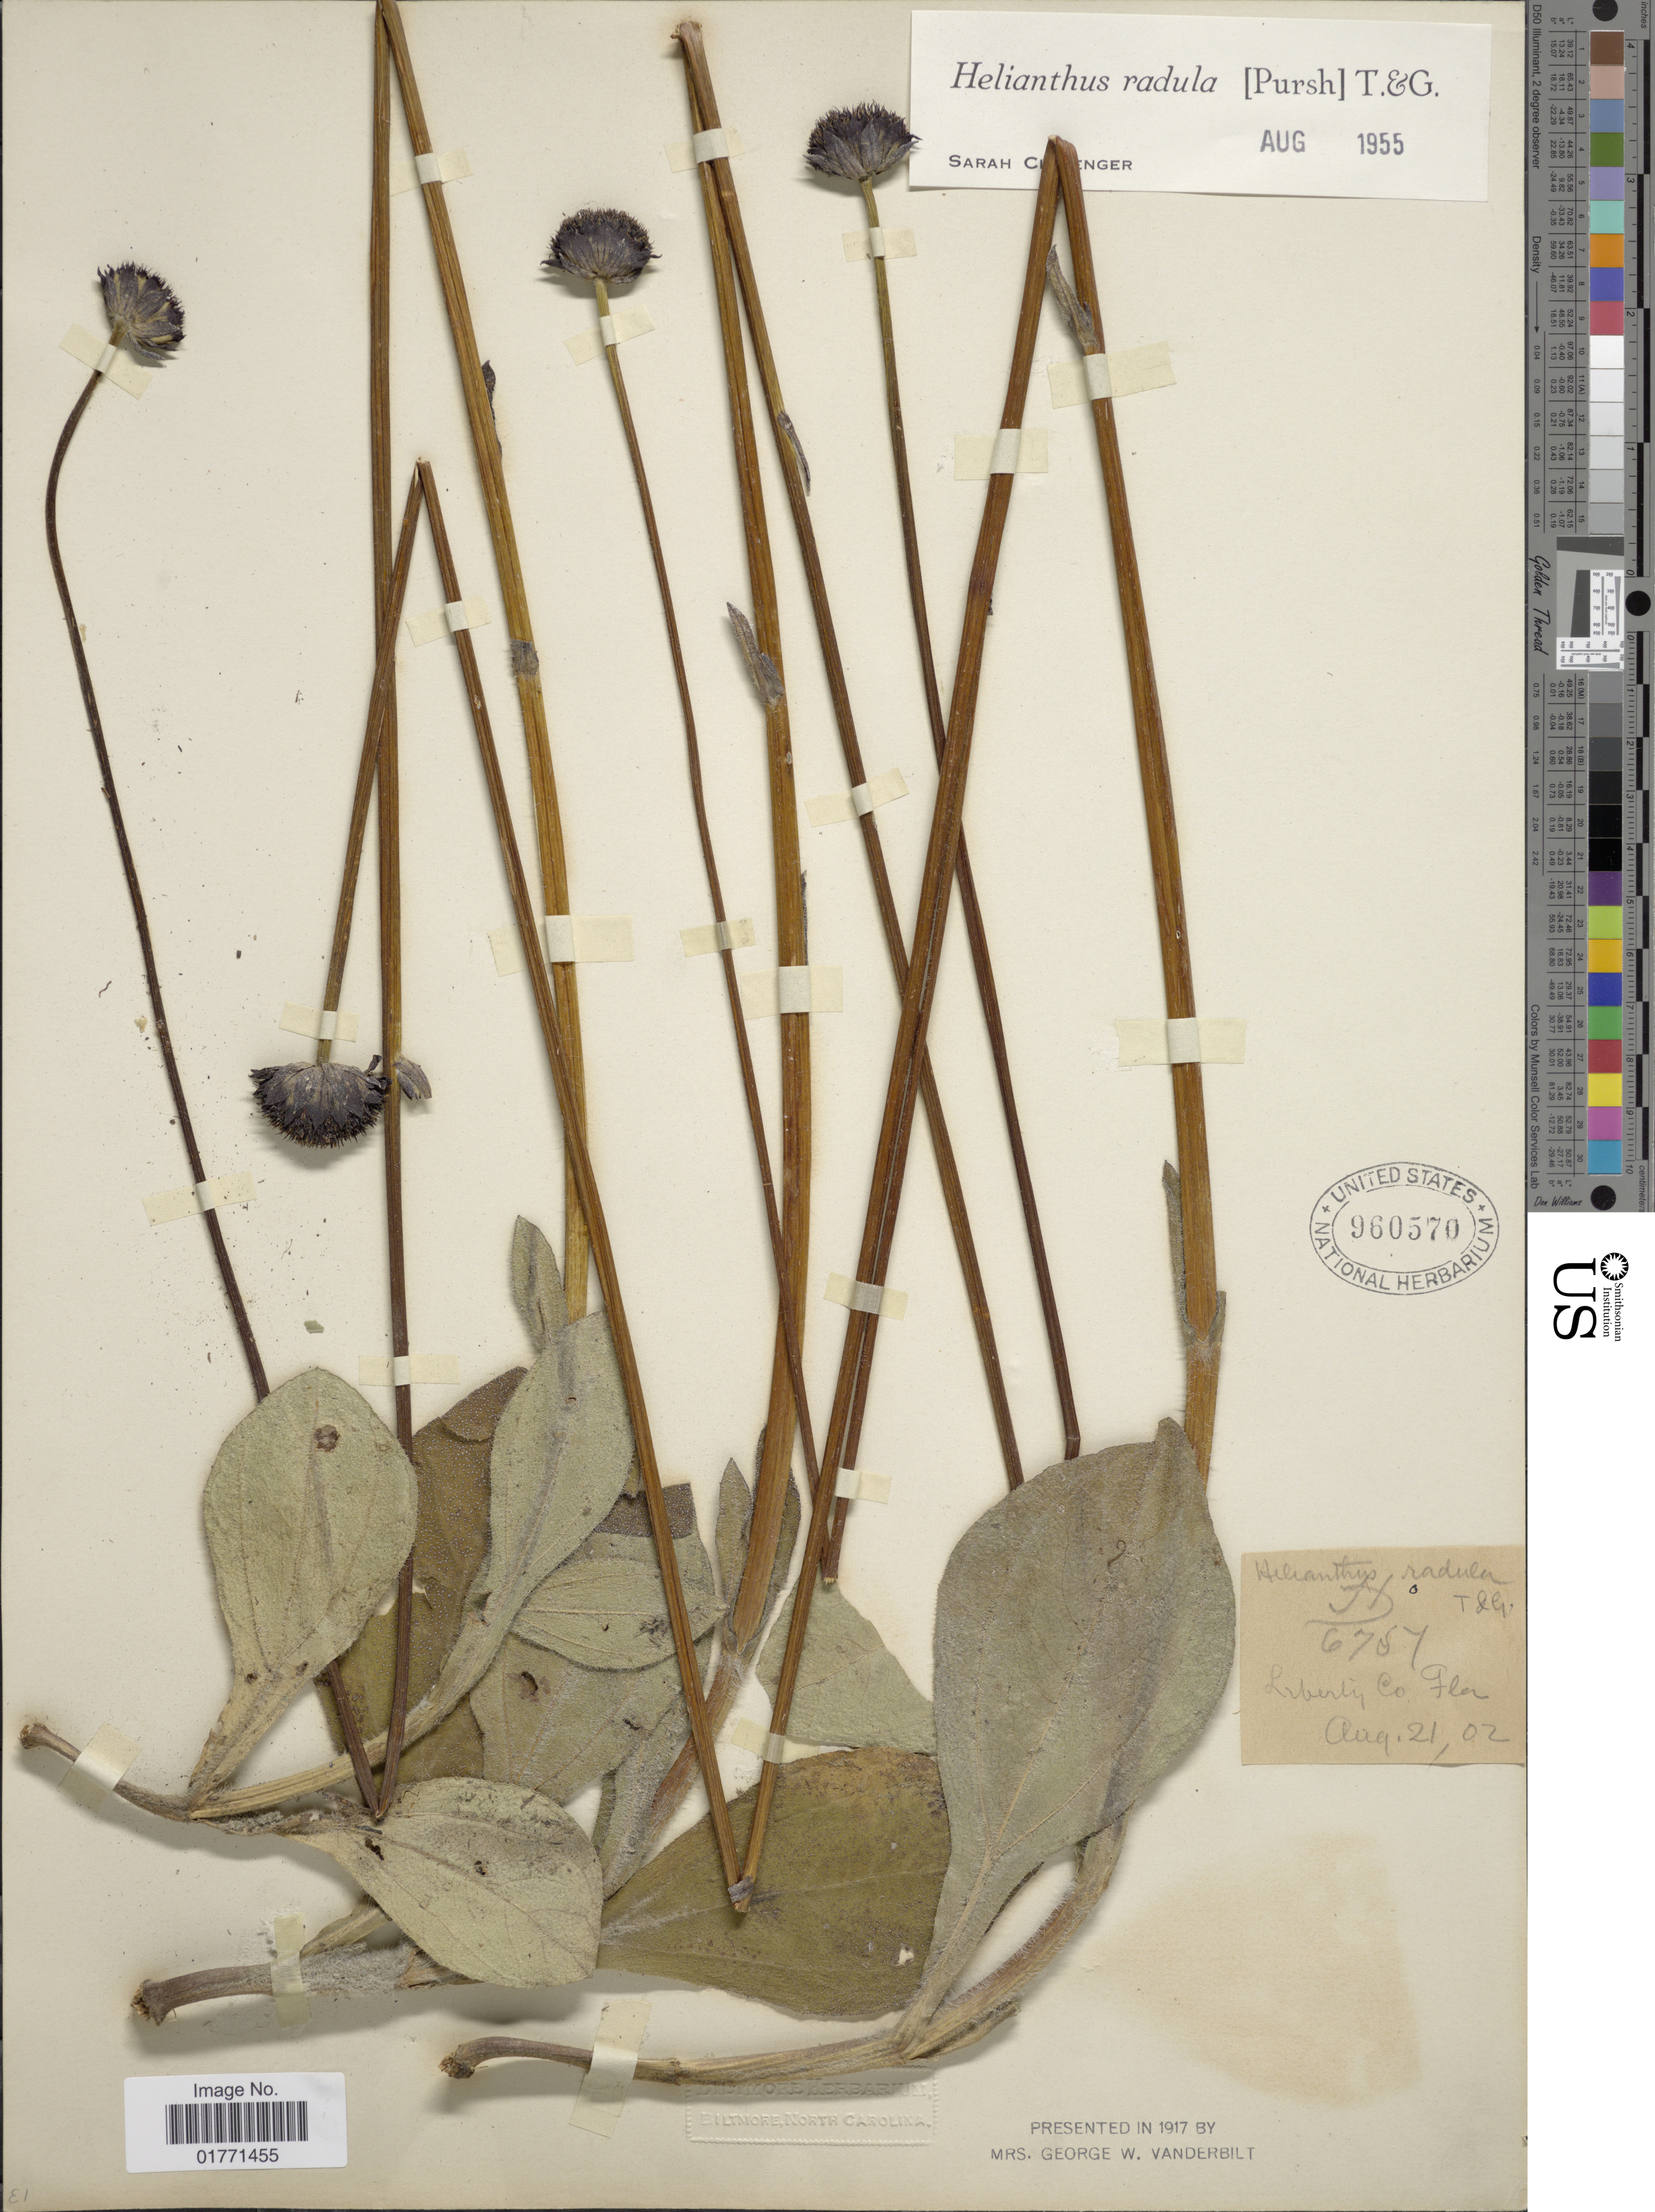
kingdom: Plantae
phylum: Tracheophyta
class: Magnoliopsida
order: Asterales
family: Asteraceae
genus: Helianthus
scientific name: Helianthus radula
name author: (Pursh) Torr. & A. Gray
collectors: ex herb. Biltmore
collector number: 6757*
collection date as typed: Transcribed d/m/y: 21/8/2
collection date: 1902-08-21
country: United States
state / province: Florida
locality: Liberty Co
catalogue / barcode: US 960570